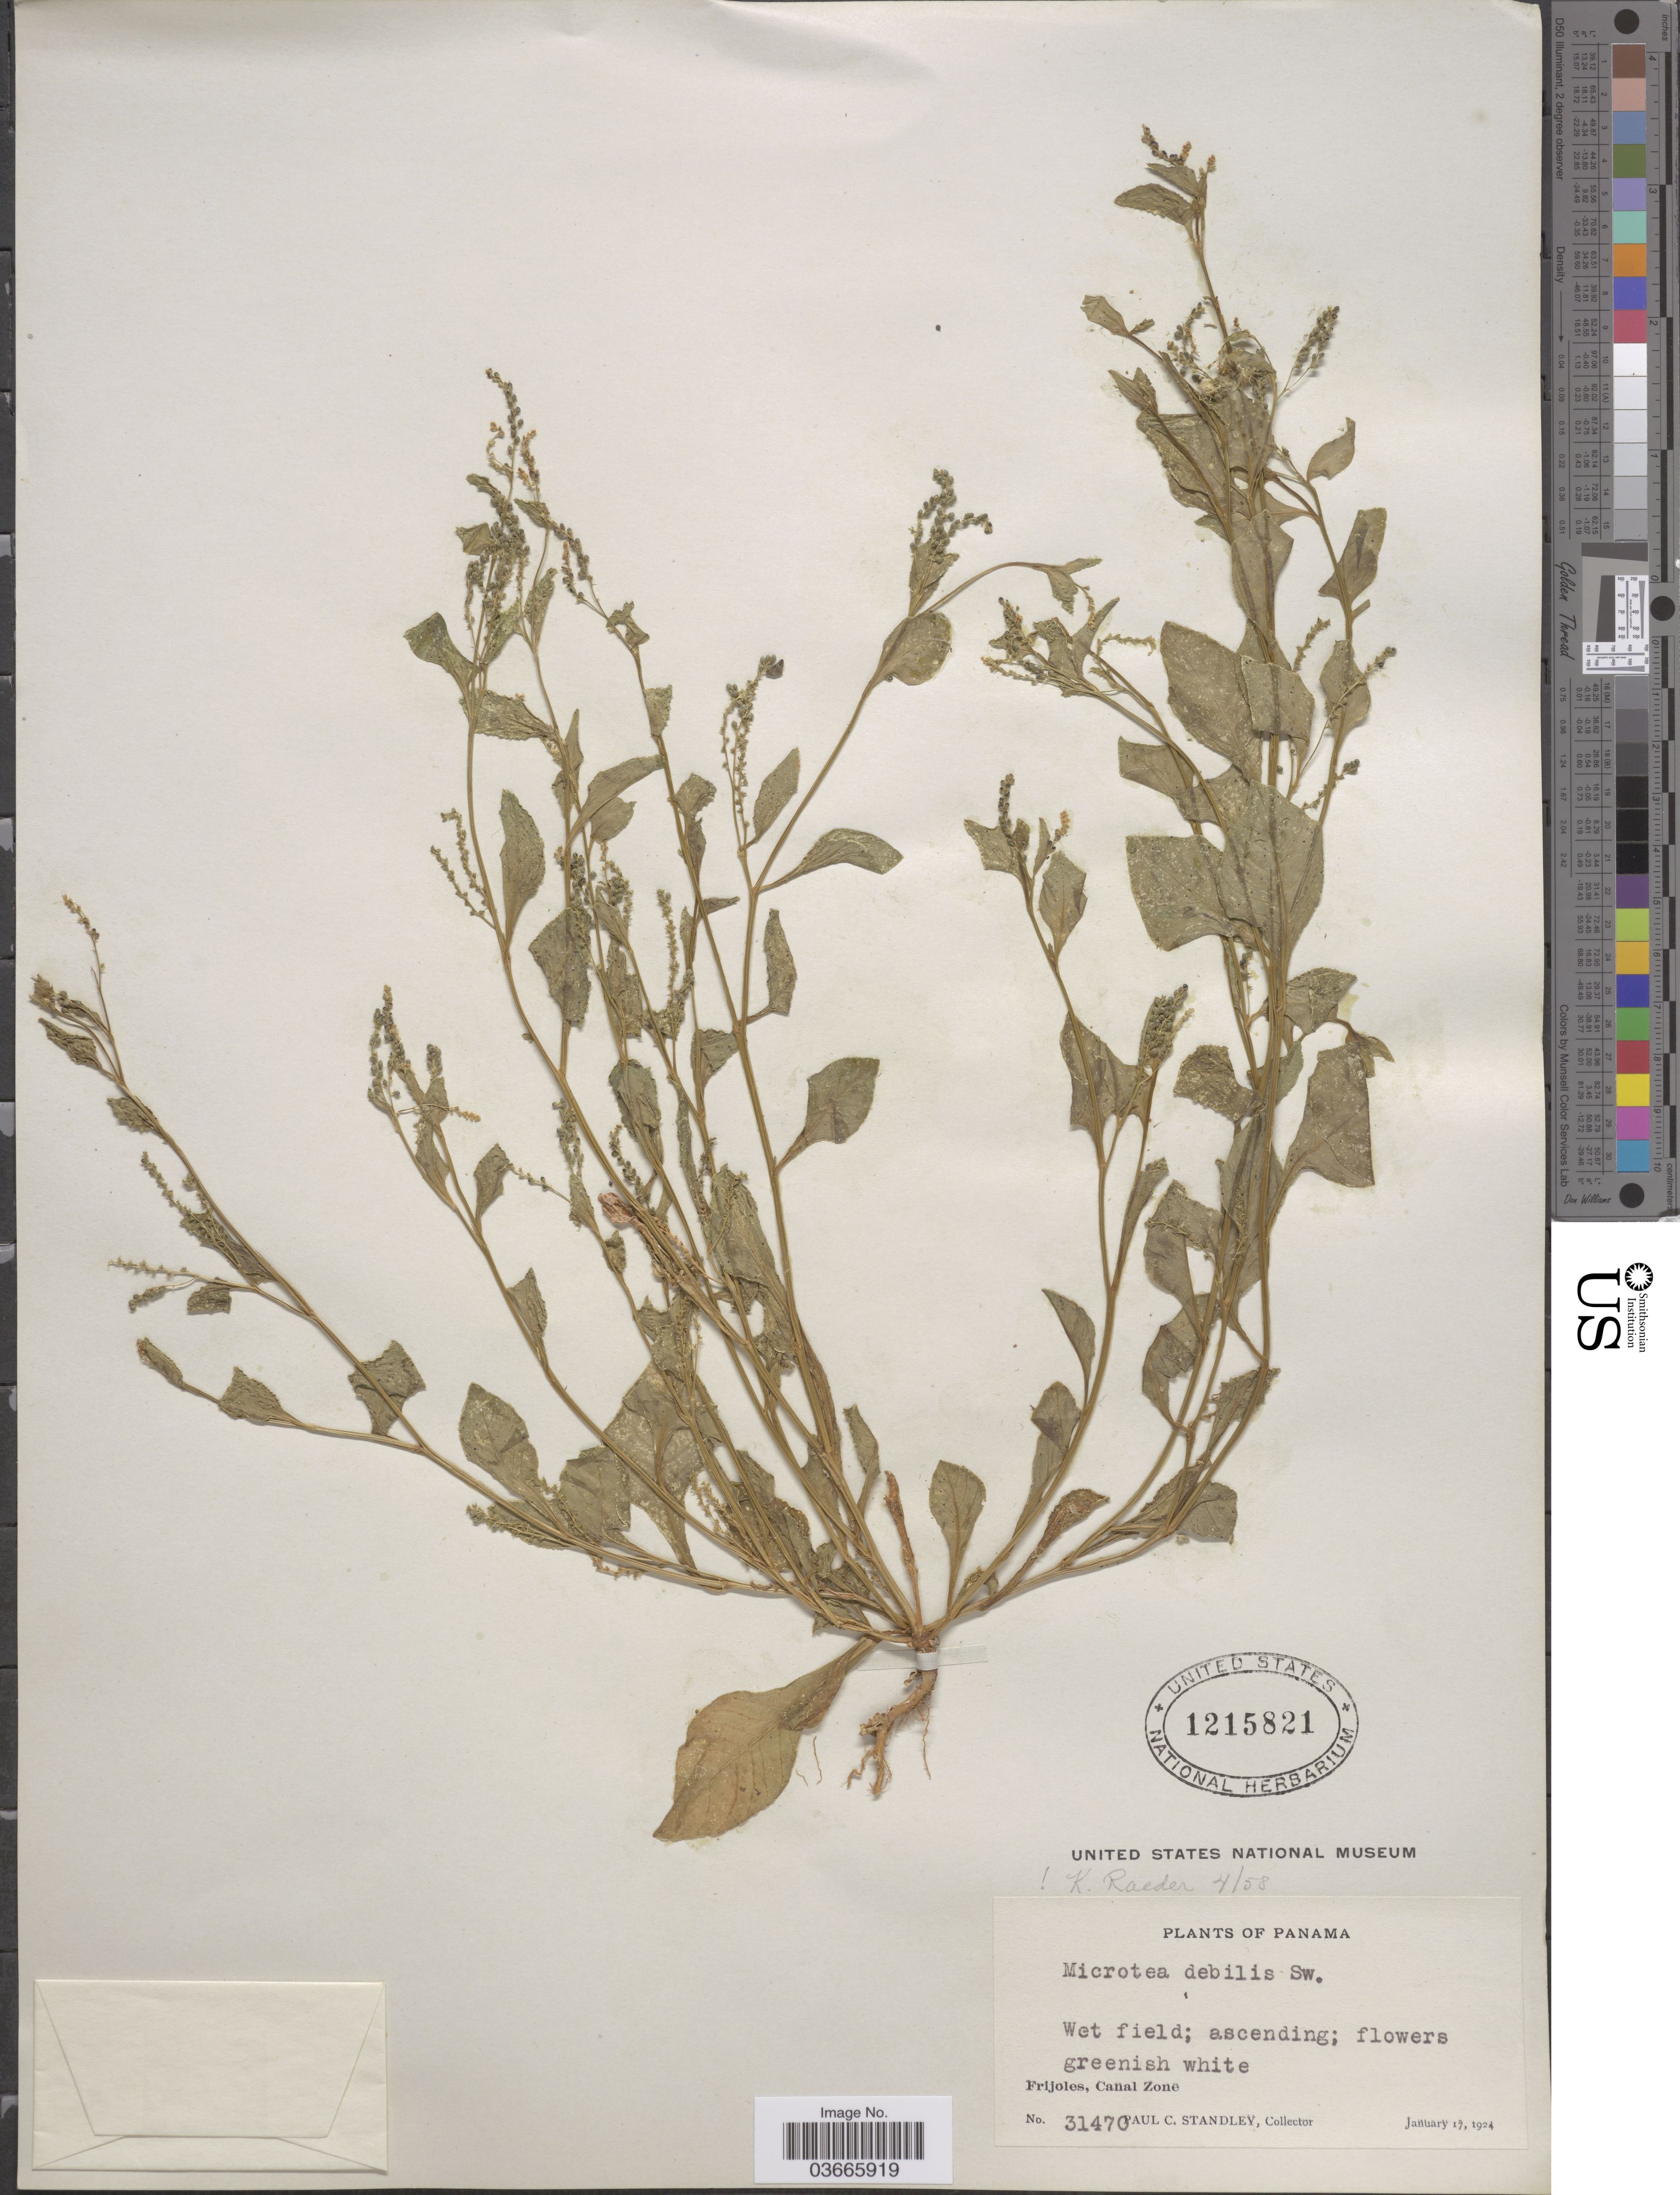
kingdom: Plantae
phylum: Tracheophyta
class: Magnoliopsida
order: Caryophyllales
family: Microteaceae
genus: Microtea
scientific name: Microtea debilis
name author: Sw.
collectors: P. C. Standley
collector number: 31470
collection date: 1924-01-17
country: Panama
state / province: Colón / Panamá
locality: Frijoles, Canal Zone.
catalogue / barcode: US 1215821